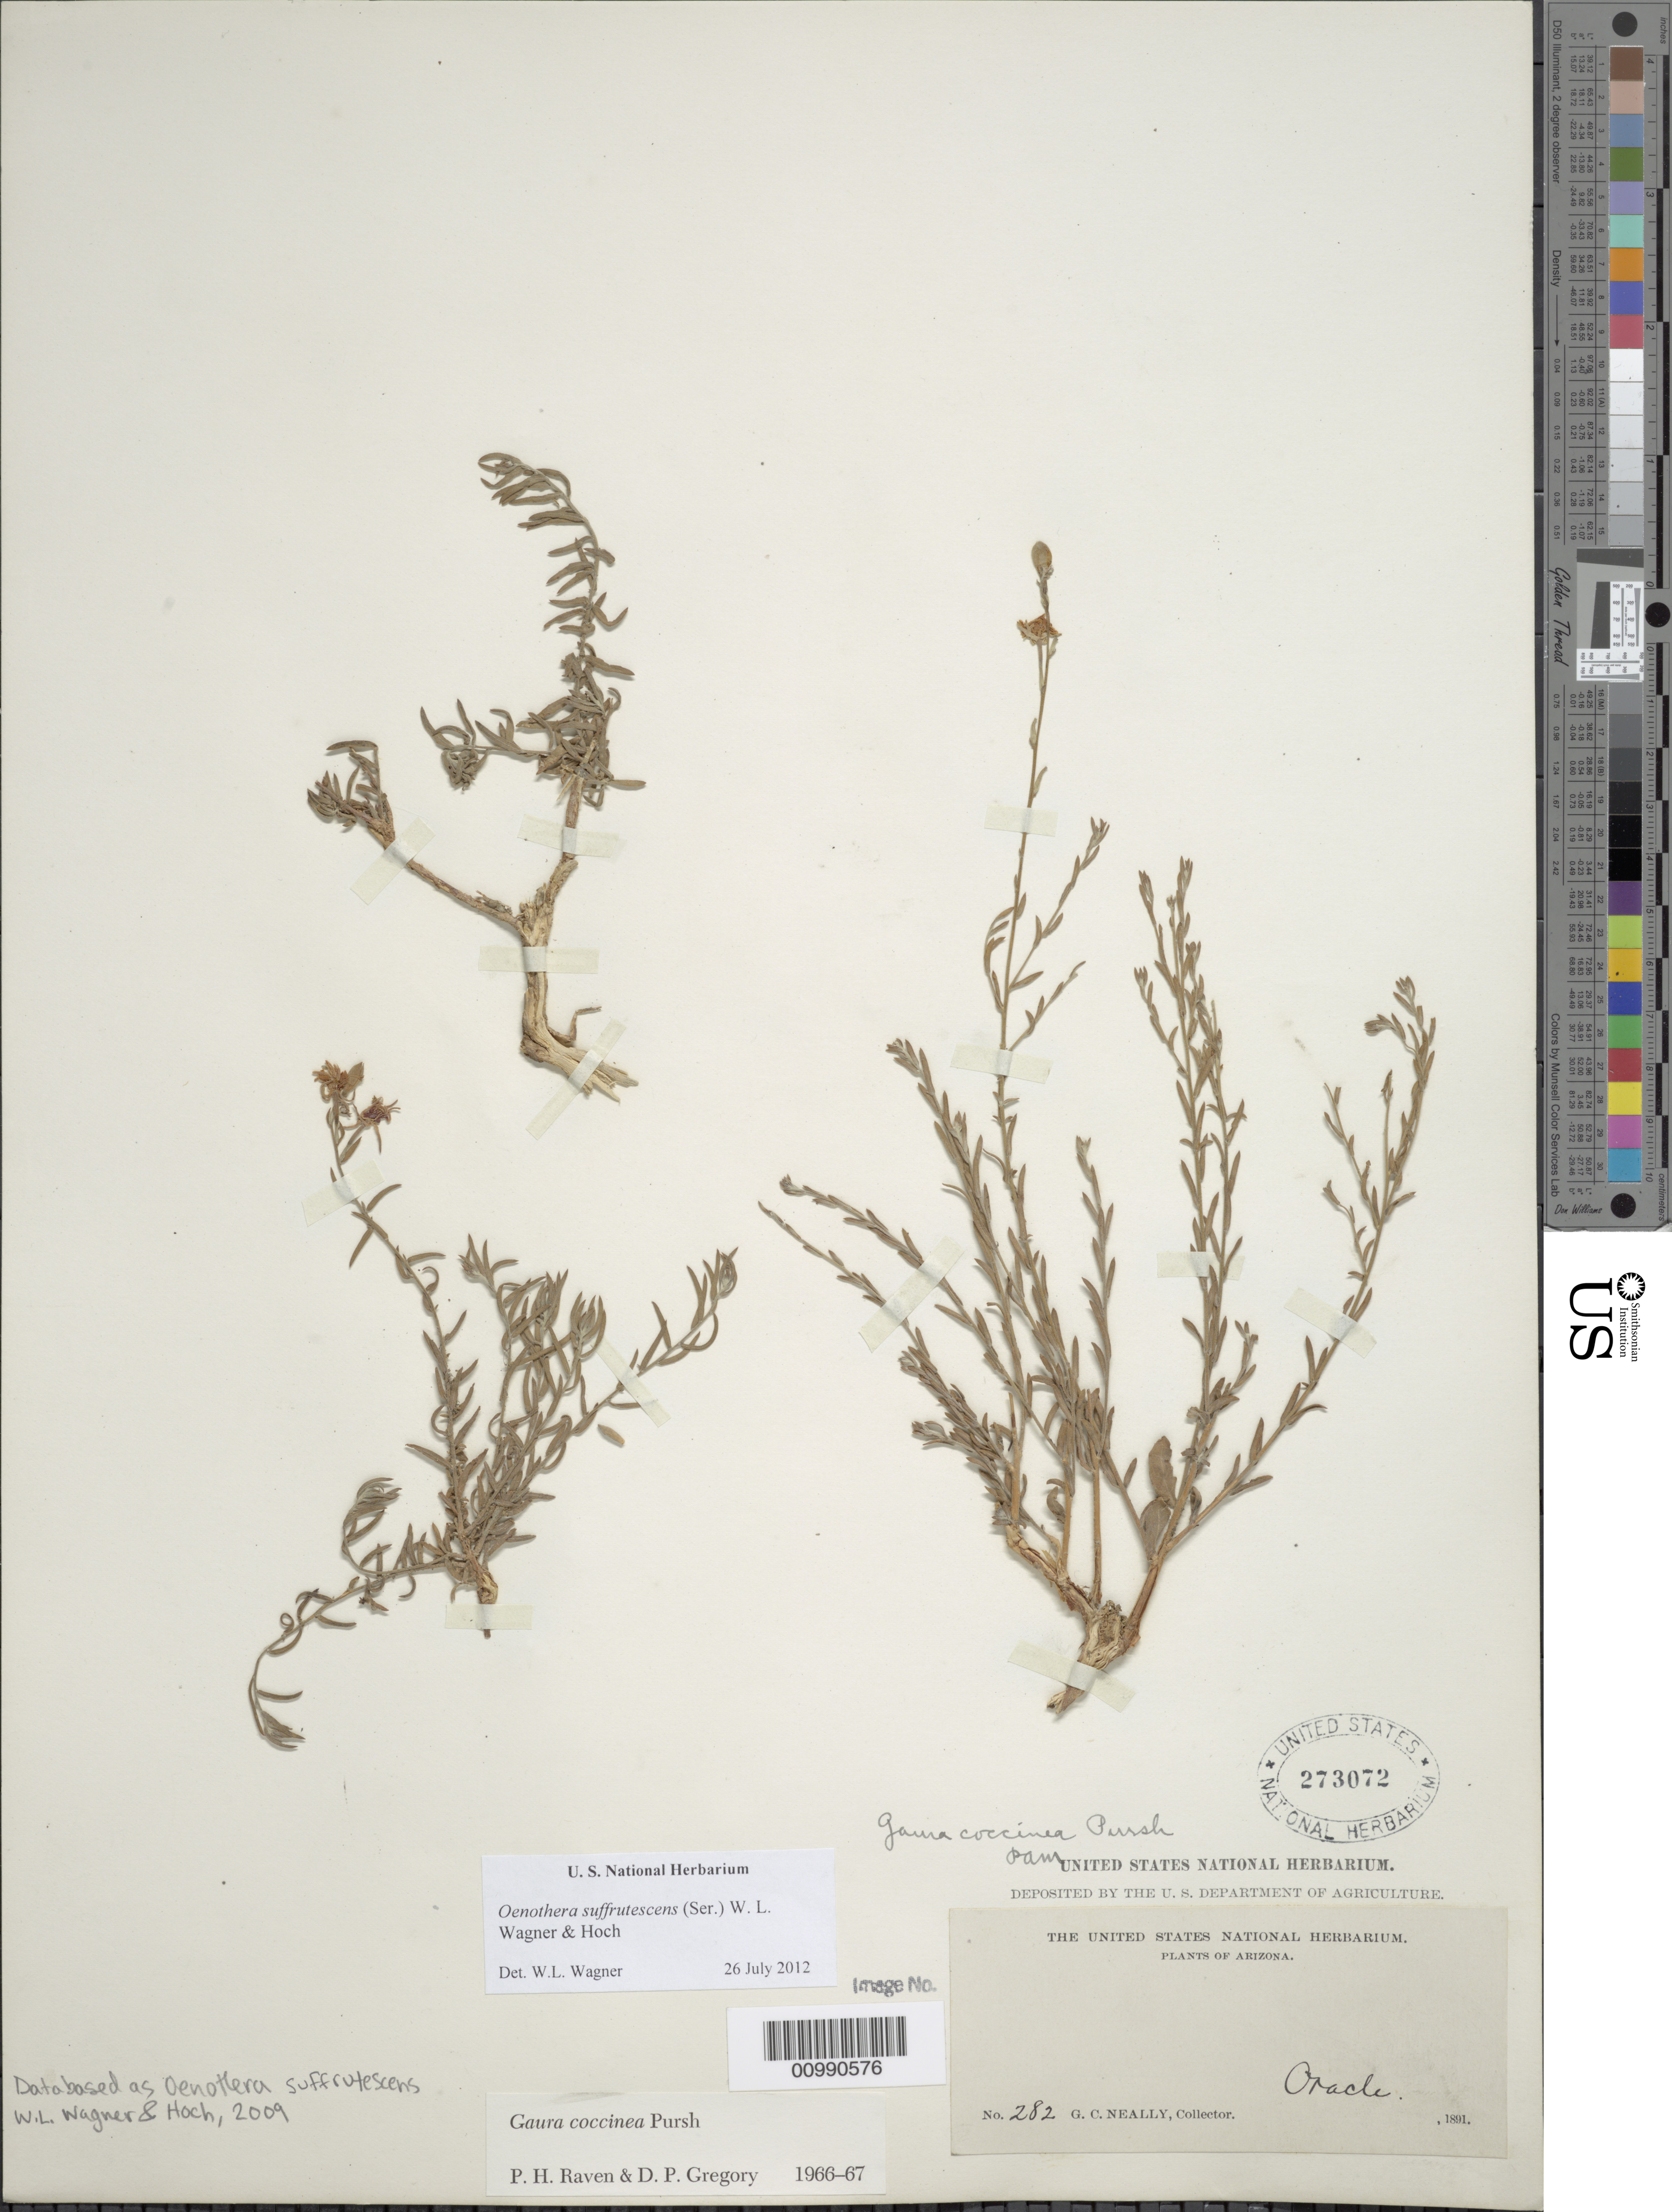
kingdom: Plantae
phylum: Tracheophyta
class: Magnoliopsida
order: Myrtales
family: Onagraceae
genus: Oenothera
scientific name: Oenothera suffrutescens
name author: (Ser.) W.L. Wagner & Hoch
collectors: G. C. Nealley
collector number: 282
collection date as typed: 1891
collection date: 1891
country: United States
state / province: Arizona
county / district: Pinal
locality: Oracle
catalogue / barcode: US 273072